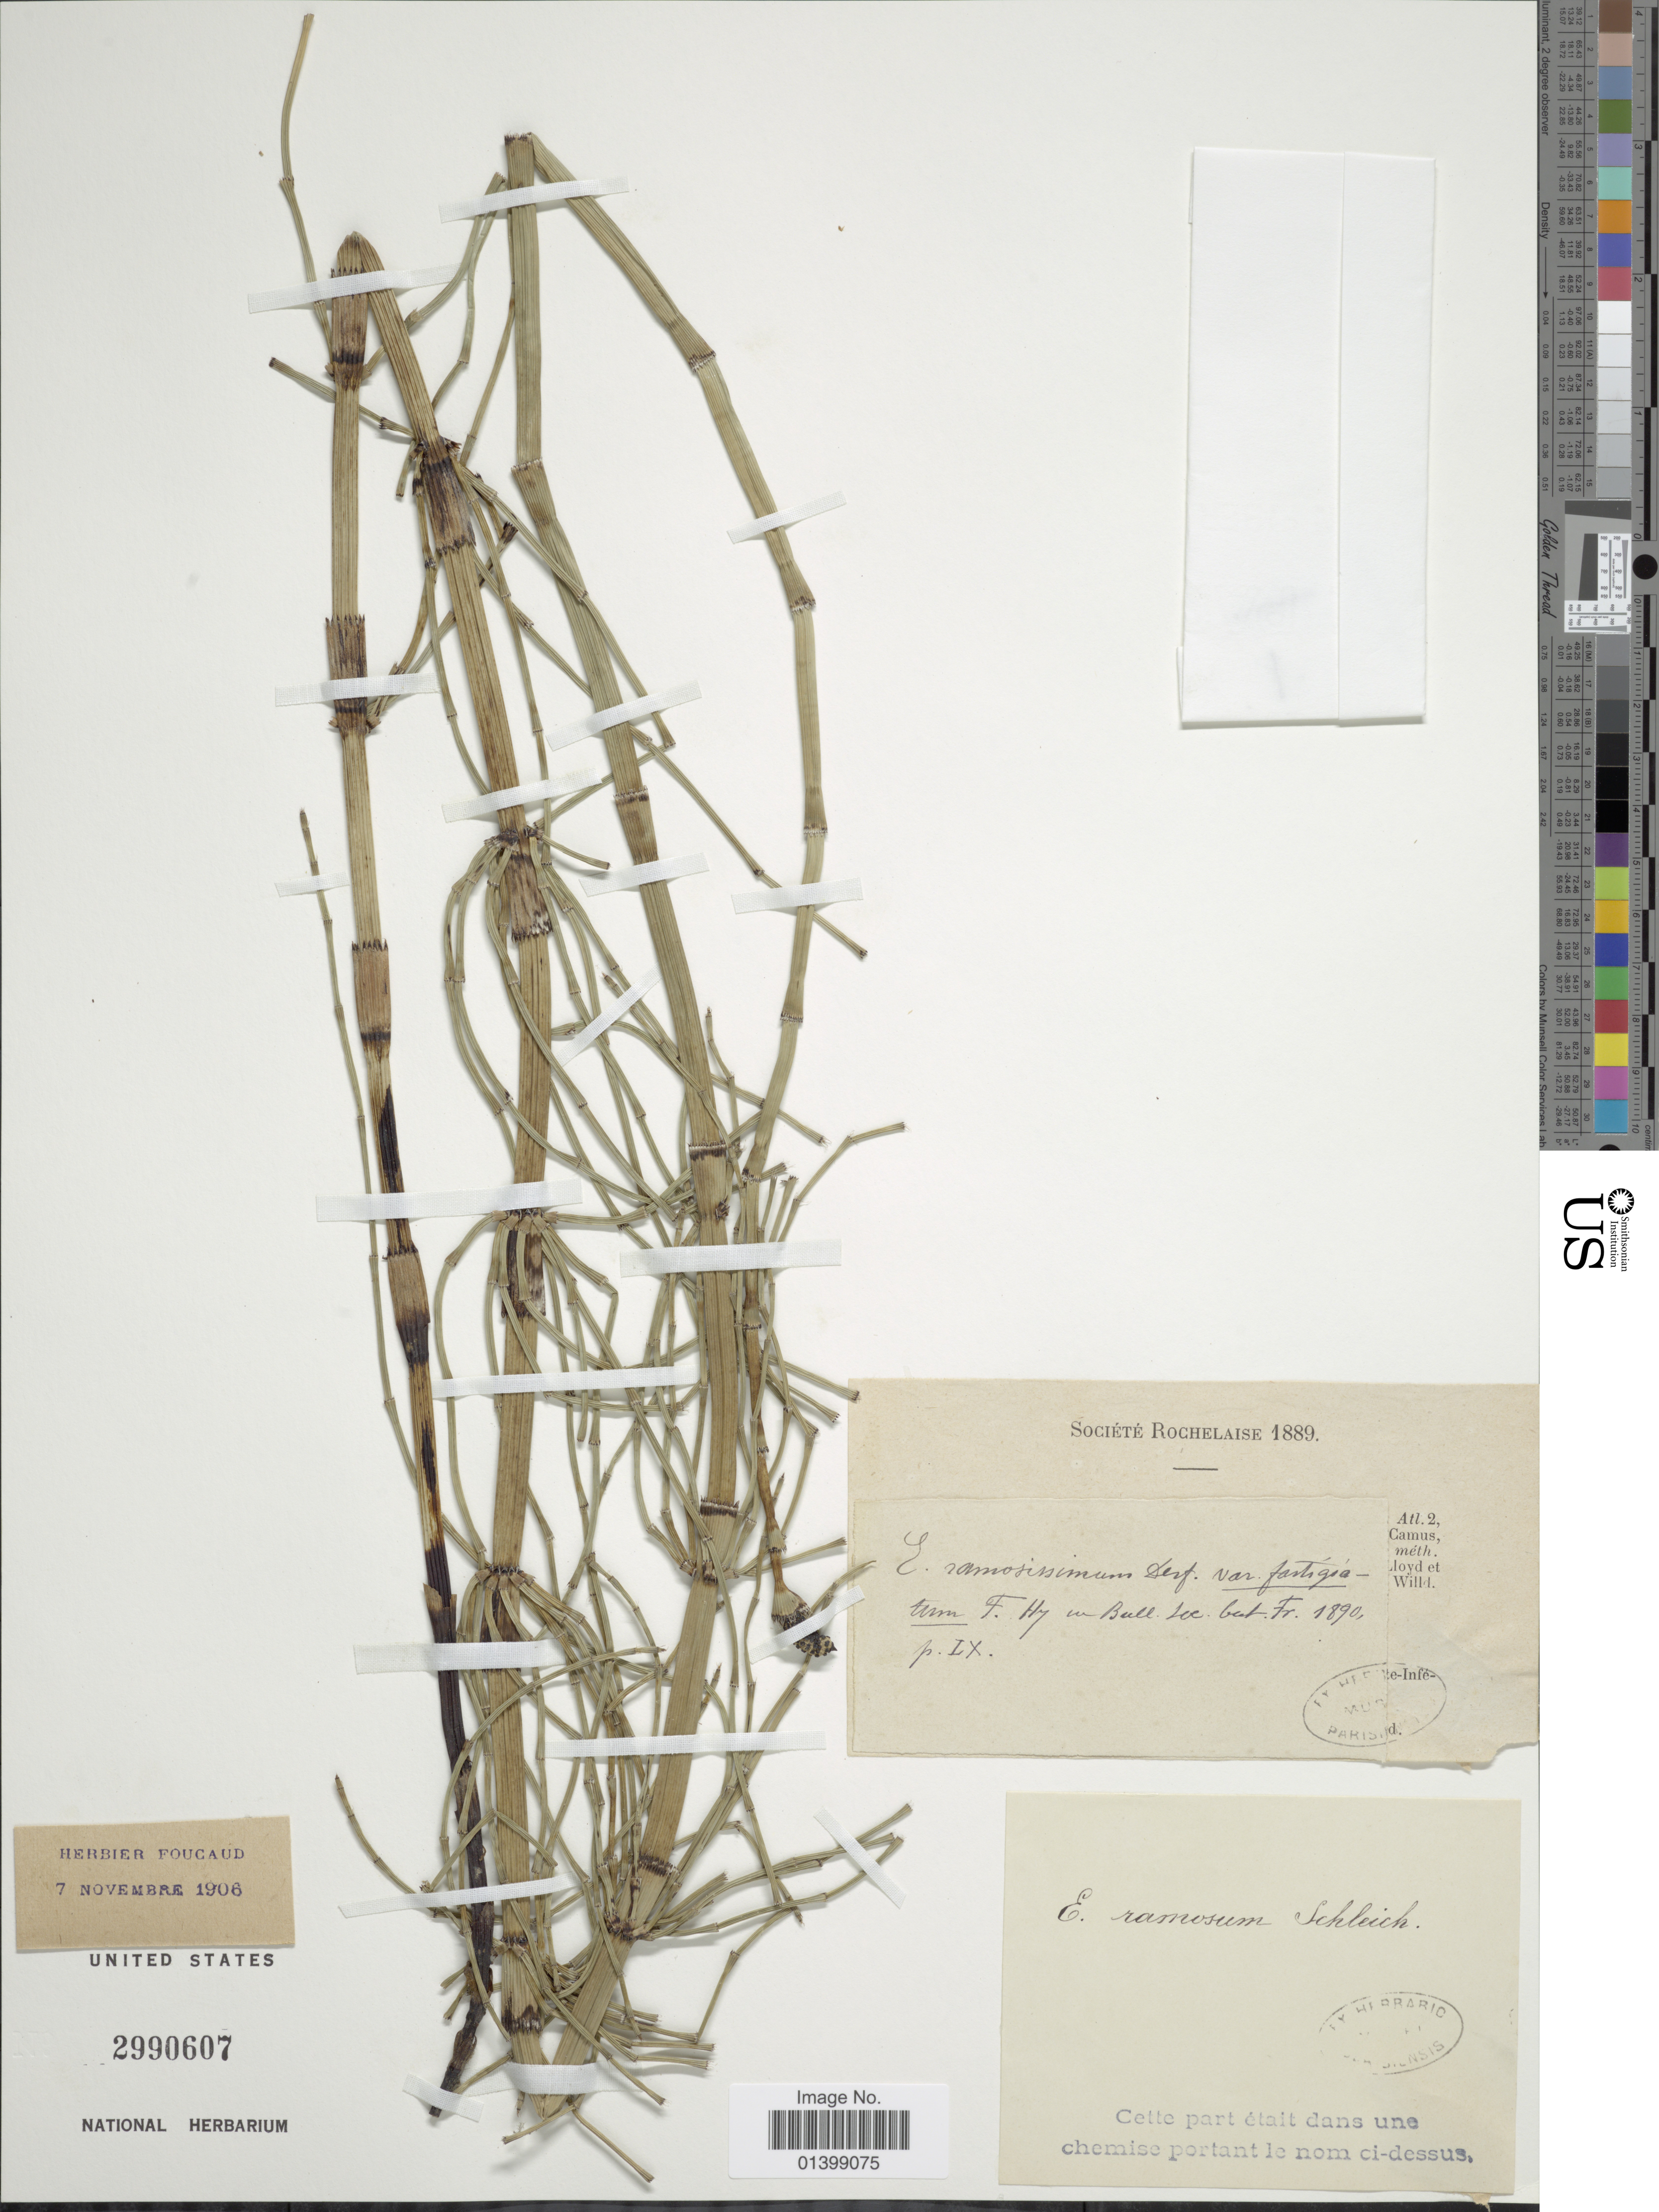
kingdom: Plantae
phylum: Tracheophyta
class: Polypodiopsida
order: Equisetales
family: Equisetaceae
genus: Equisetum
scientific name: Equisetum ramosissimum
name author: Desf.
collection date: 1890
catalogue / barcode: US 2990607